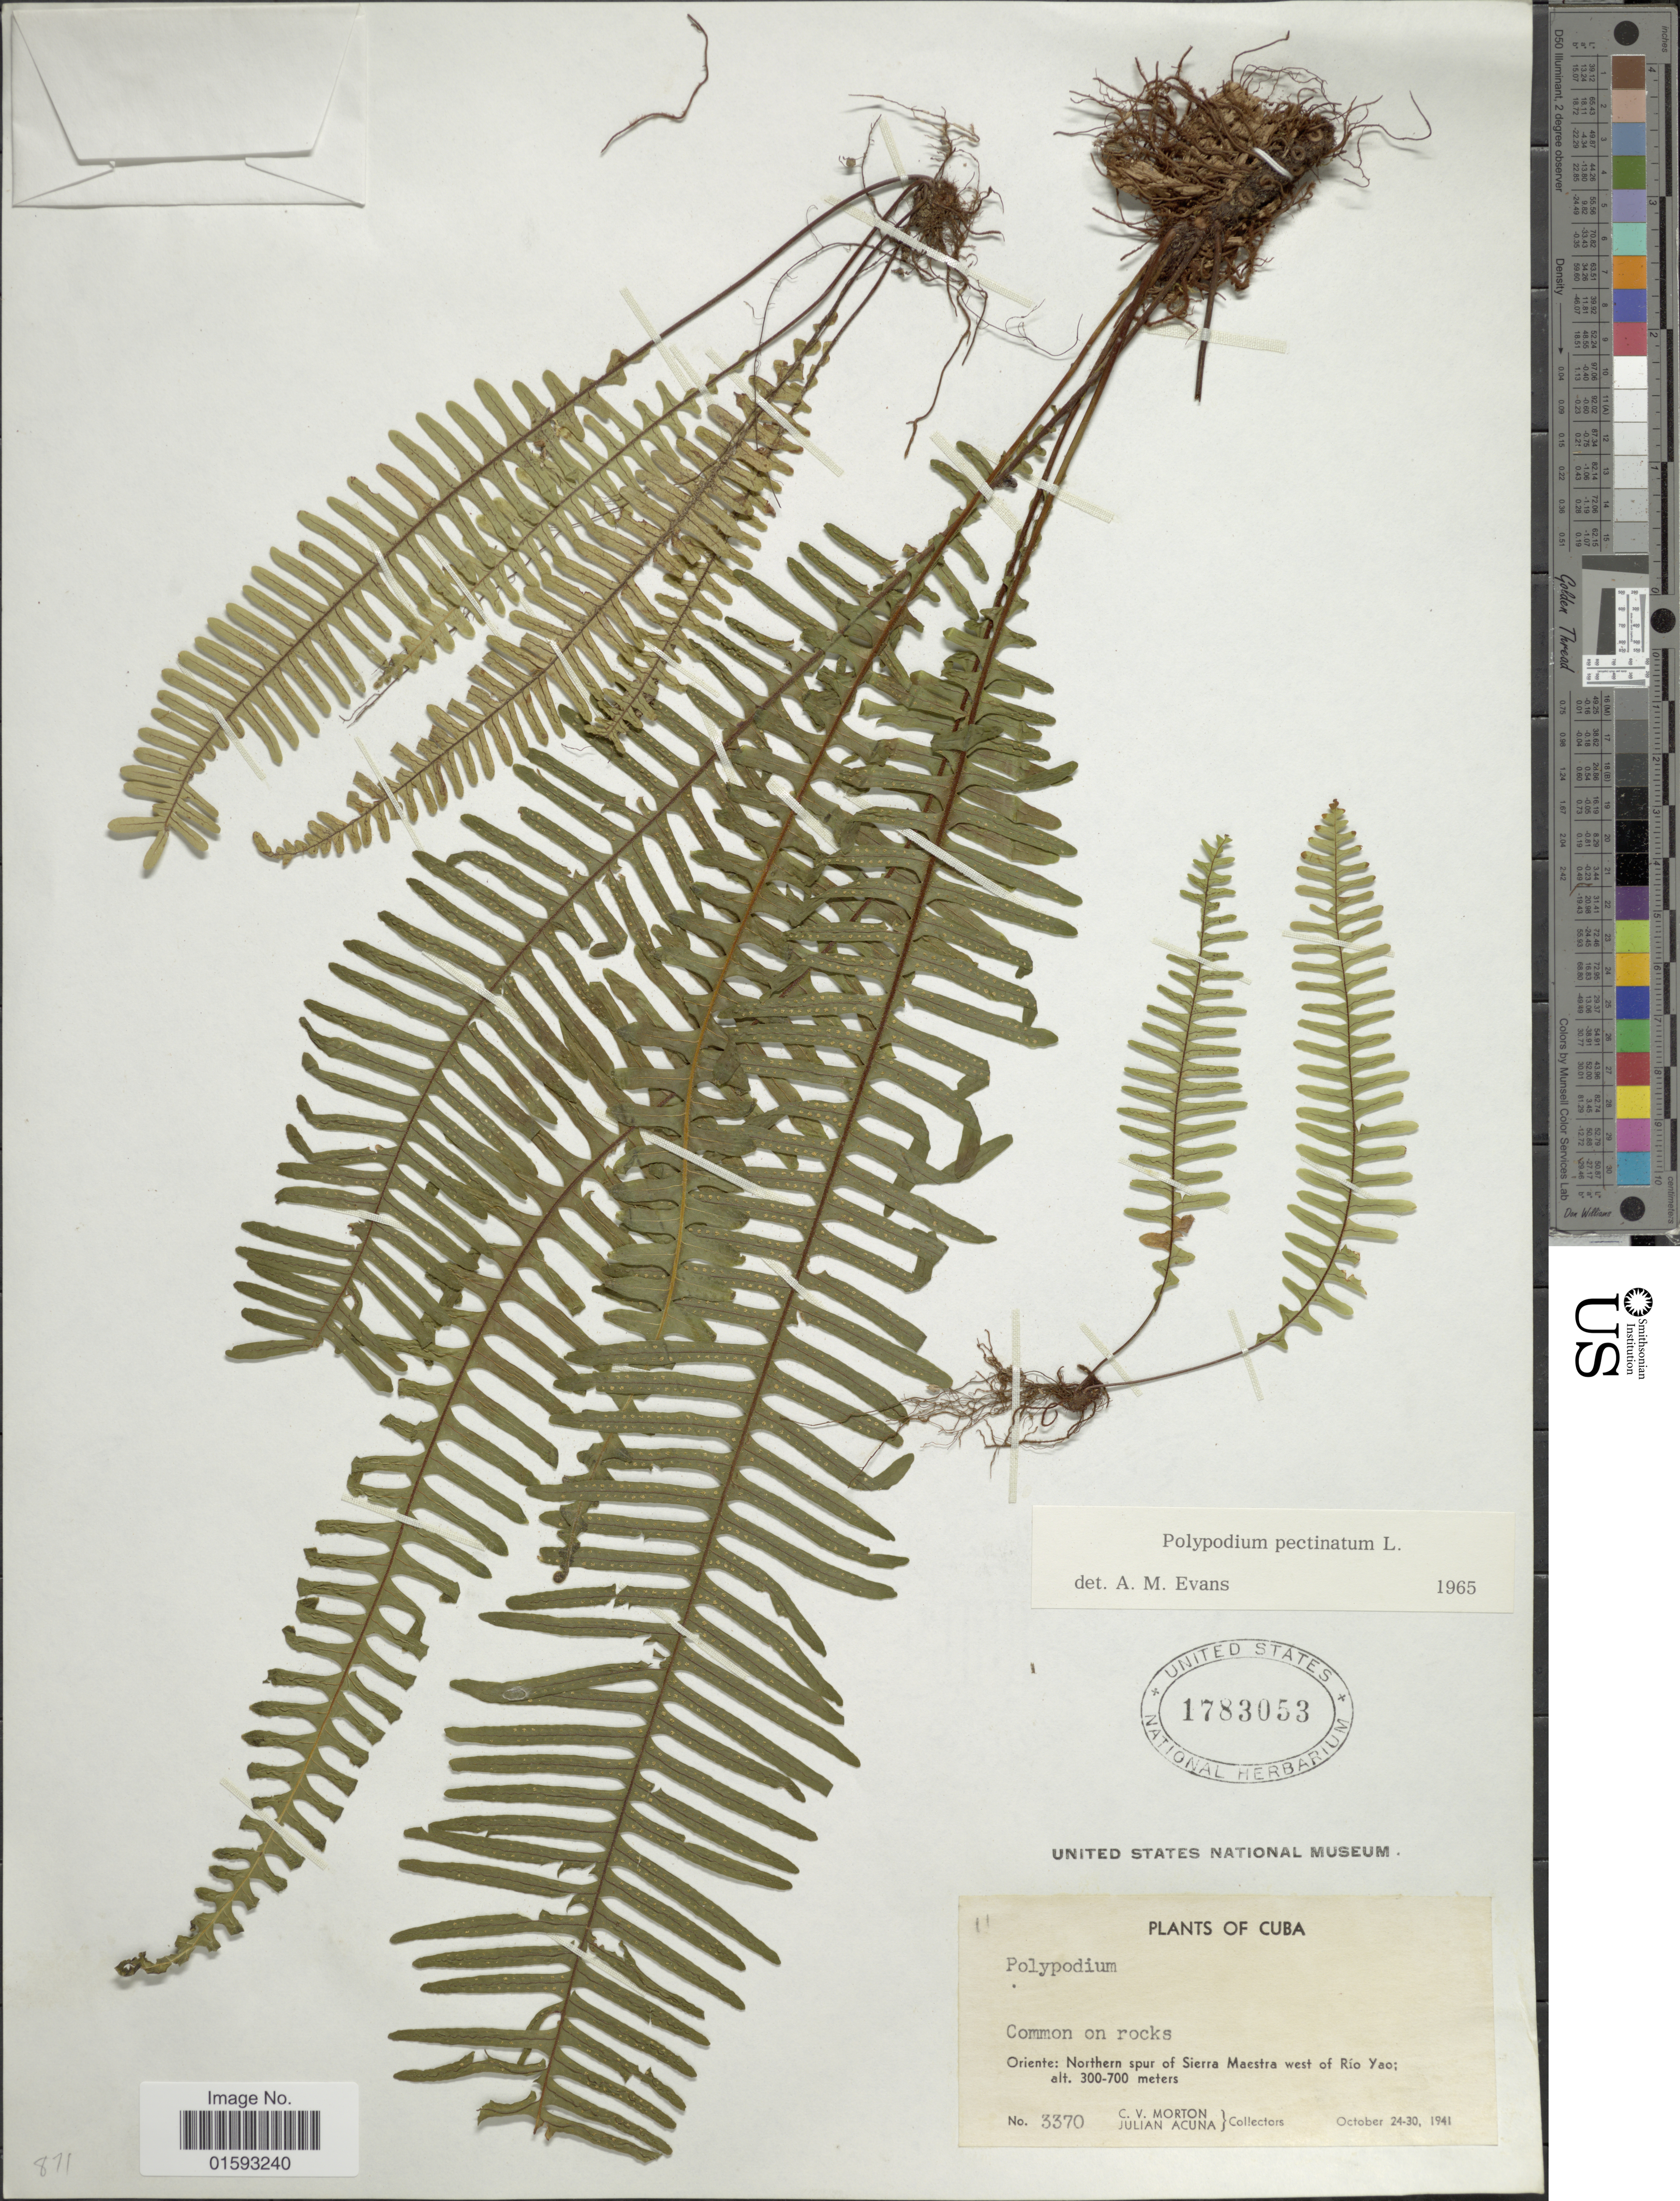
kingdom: Plantae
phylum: Tracheophyta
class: Polypodiopsida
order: Polypodiales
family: Polypodiaceae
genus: Pecluma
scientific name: Pecluma pectinata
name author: (L.) M.G. Price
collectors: C. V. Morton & J. B. Acuña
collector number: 3370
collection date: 1941-10-24/1941-10-30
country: Cuba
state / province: Oriente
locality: Northern spur of Sierra Meastra west of Rio Yao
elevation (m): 300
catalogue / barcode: US 1783053